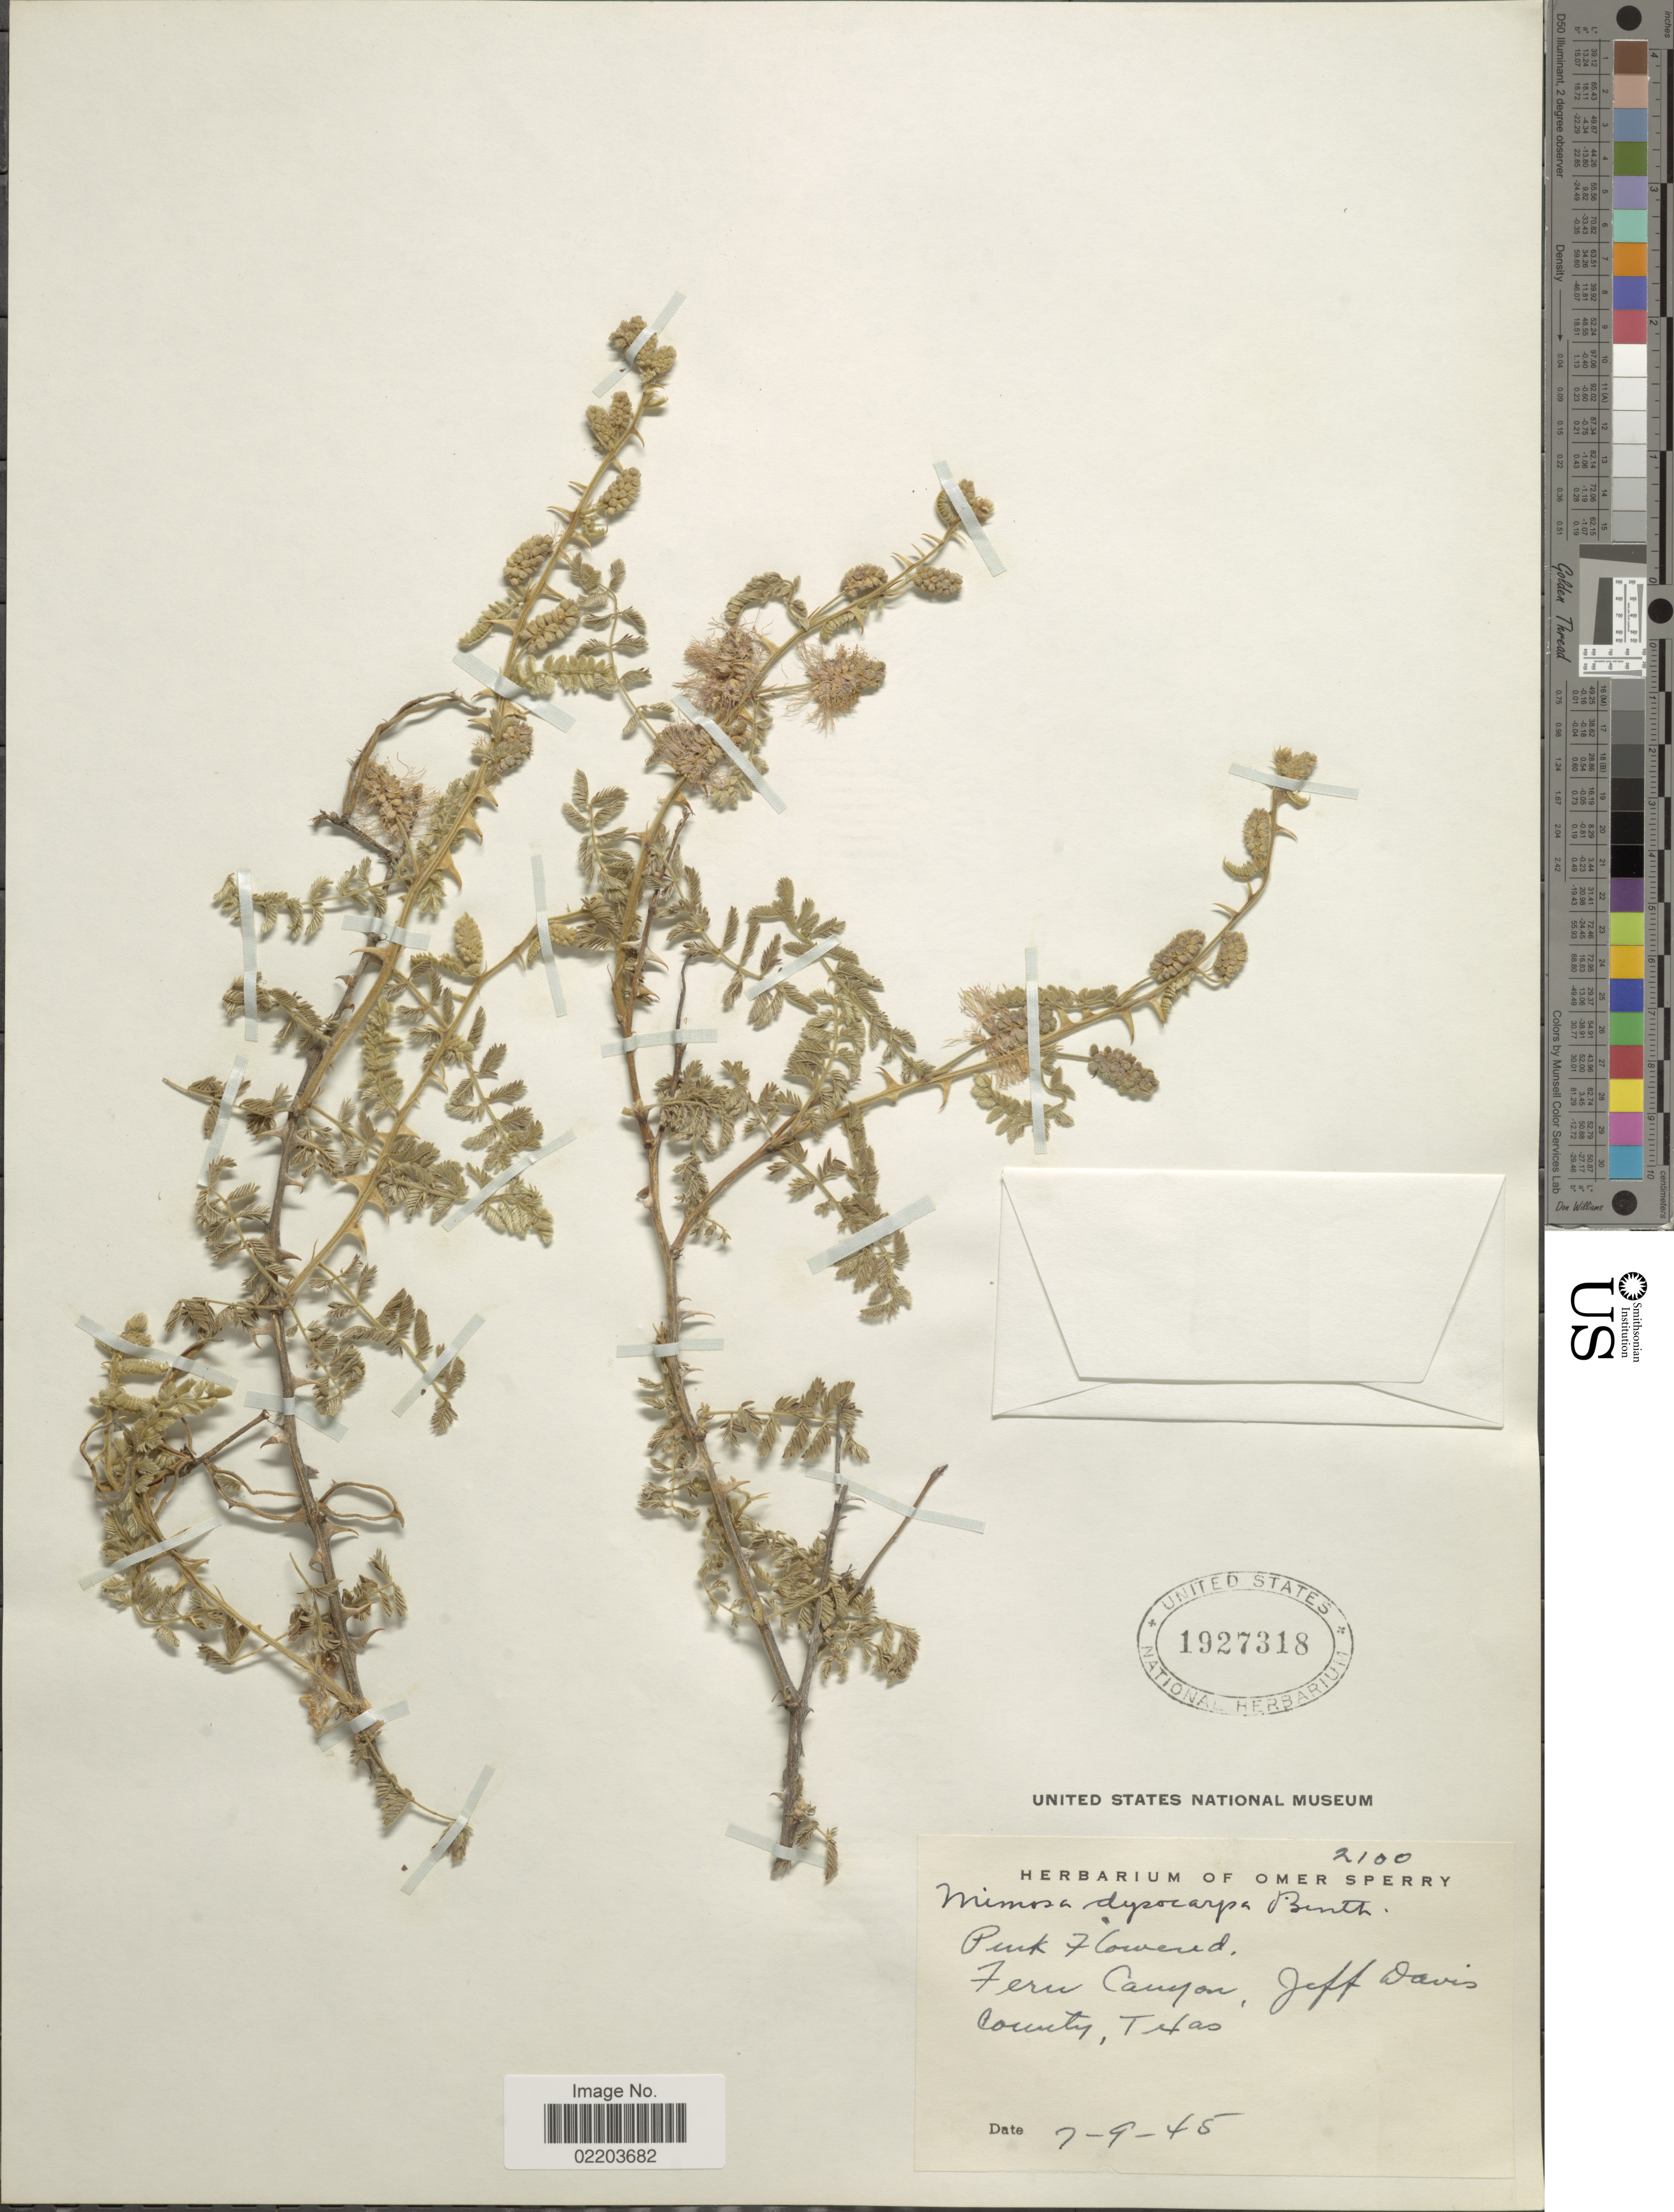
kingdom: Plantae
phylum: Tracheophyta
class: Magnoliopsida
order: Fabales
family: Fabaceae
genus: Mimosa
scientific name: Mimosa dysocarpa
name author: Benth. ex A. Gray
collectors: ex. herb. Omer E. Sperry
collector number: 2100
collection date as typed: Transcribed d/m/y: 9/7/45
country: United States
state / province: Texas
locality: Fern Canyon, Jeff Davis County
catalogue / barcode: US 1927318